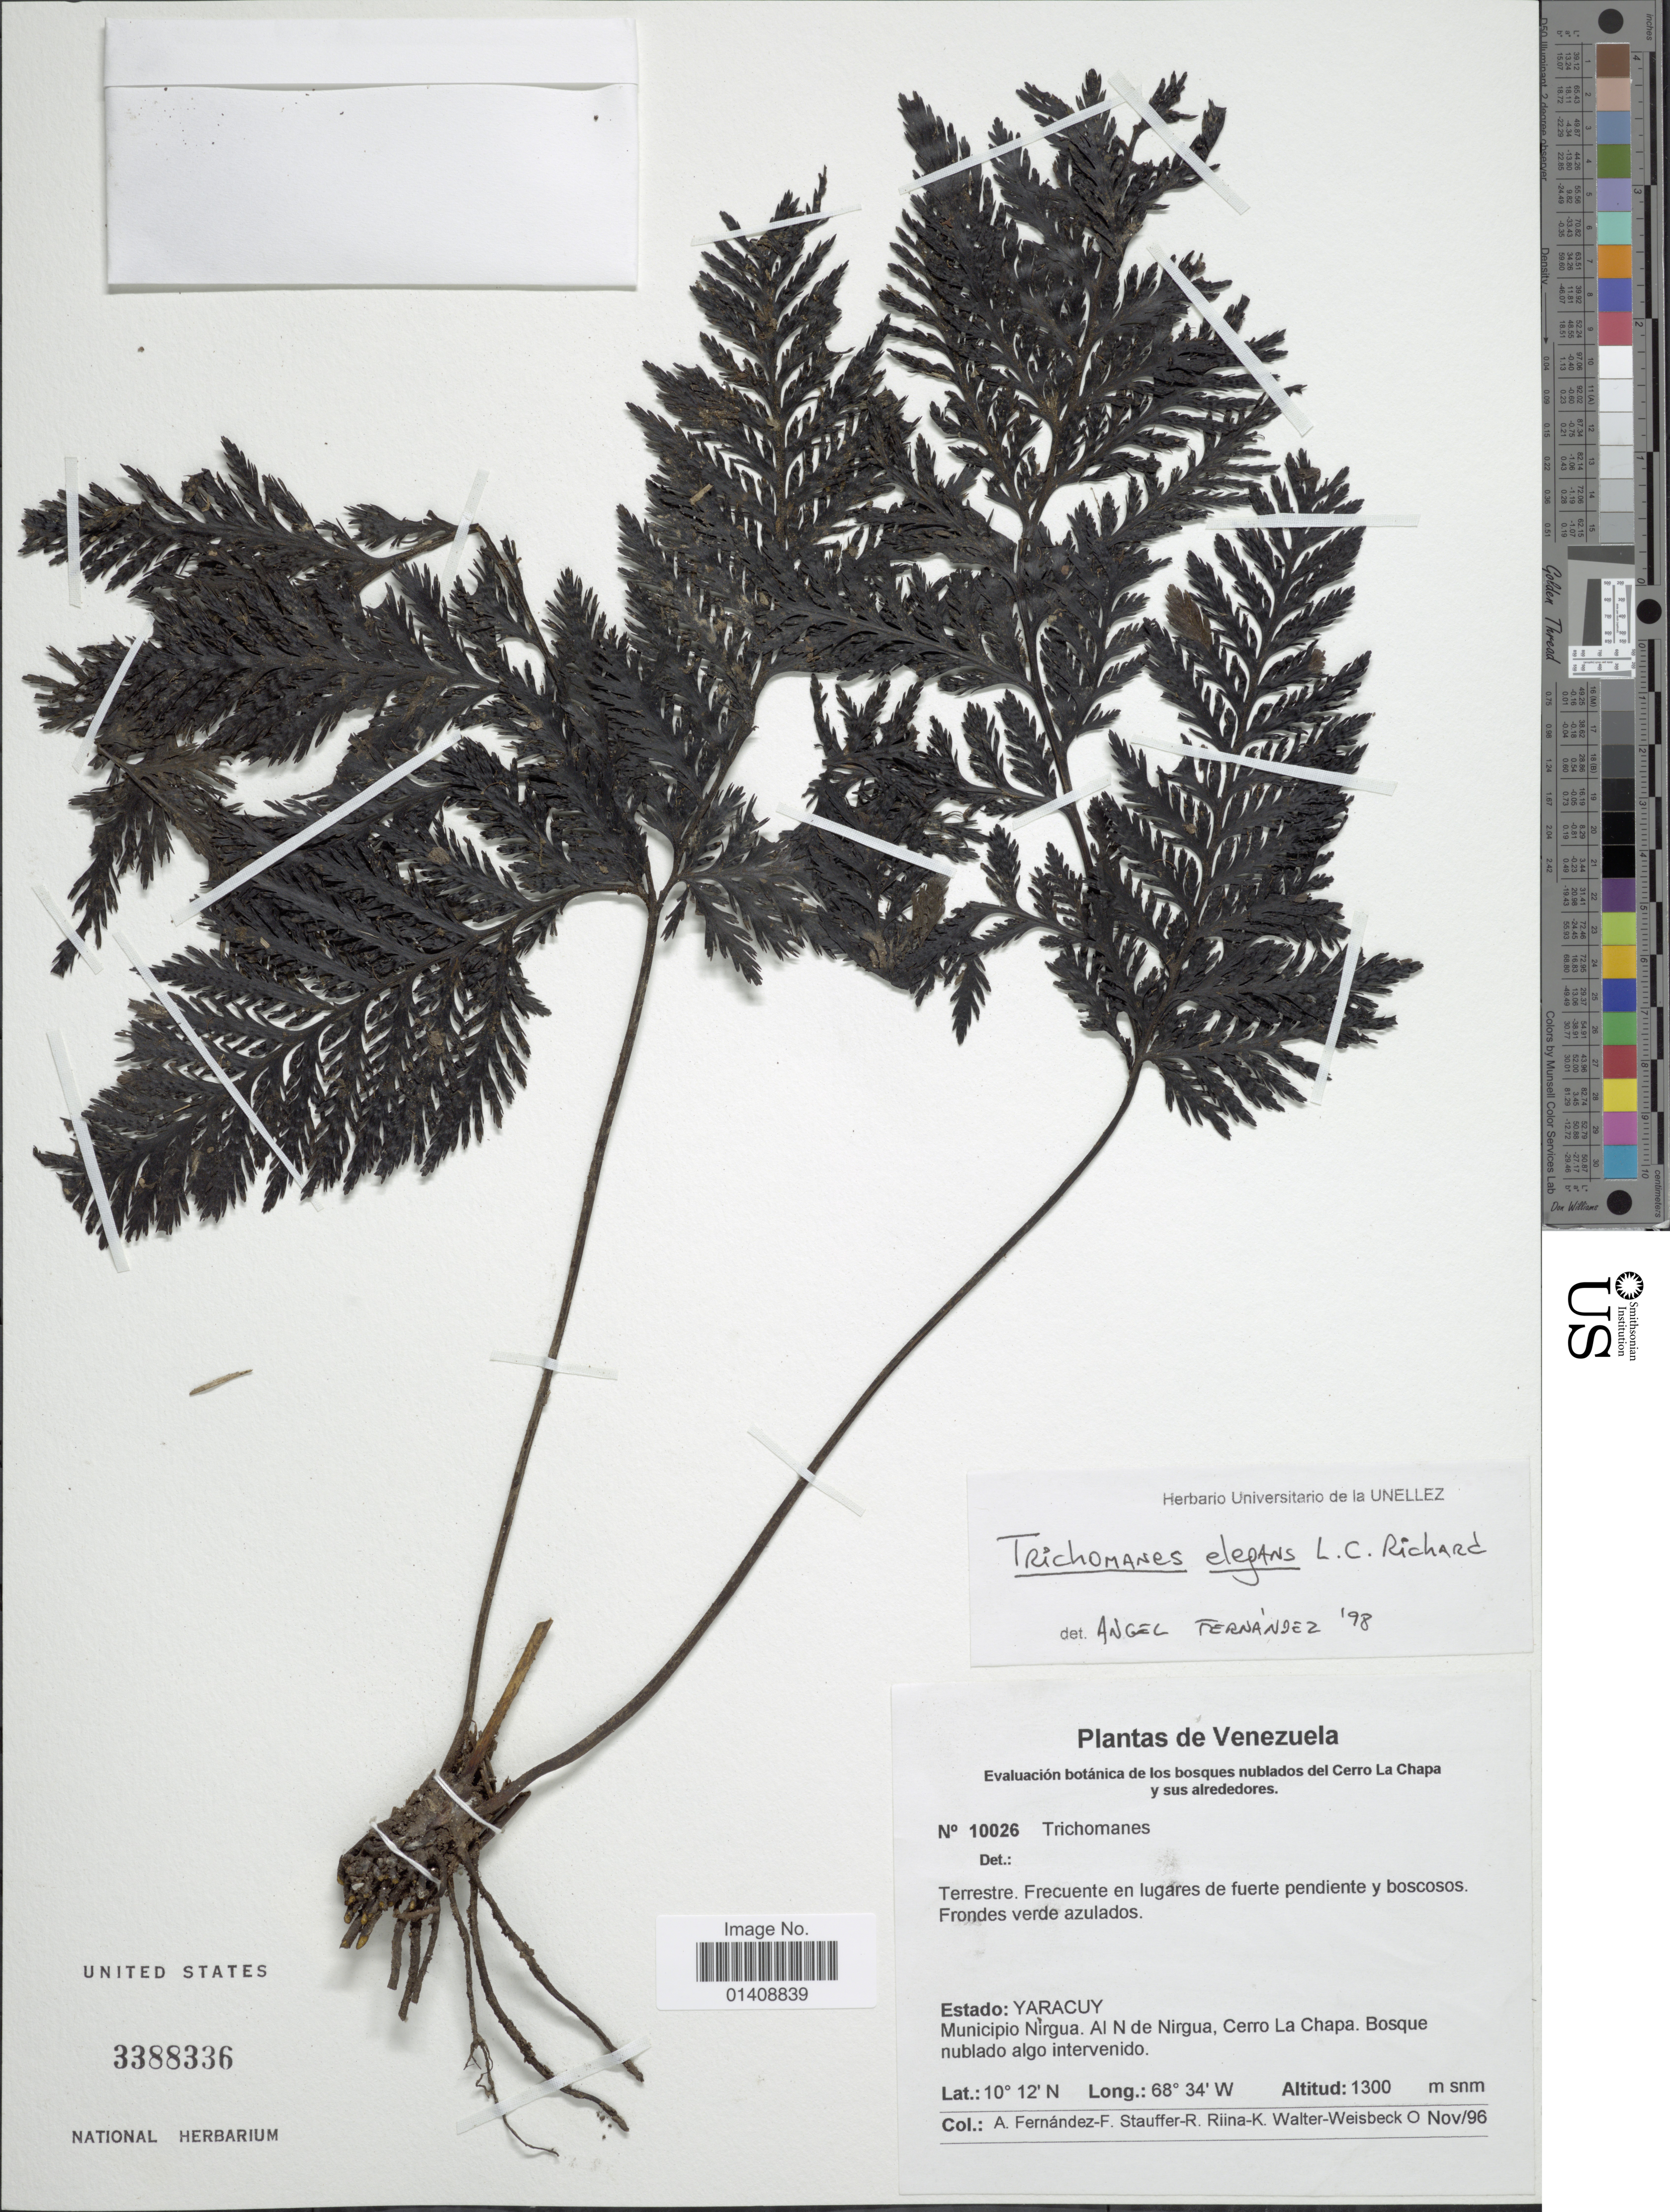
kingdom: Plantae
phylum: Tracheophyta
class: Polypodiopsida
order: Hymenophyllales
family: Hymenophyllaceae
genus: Trichomanes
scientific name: Trichomanes elegans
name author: Rich.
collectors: A. Fernandez, F. W. Stauffer, R. Riina & K. Walter-Weisbeck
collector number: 10026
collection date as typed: Transcribed d/m/y: /11/96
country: Venezuela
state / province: Yaracuy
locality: Municipio Nirgua. Al N de Nirrgua, Cerro La Chapa.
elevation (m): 1300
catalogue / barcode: US 3388336